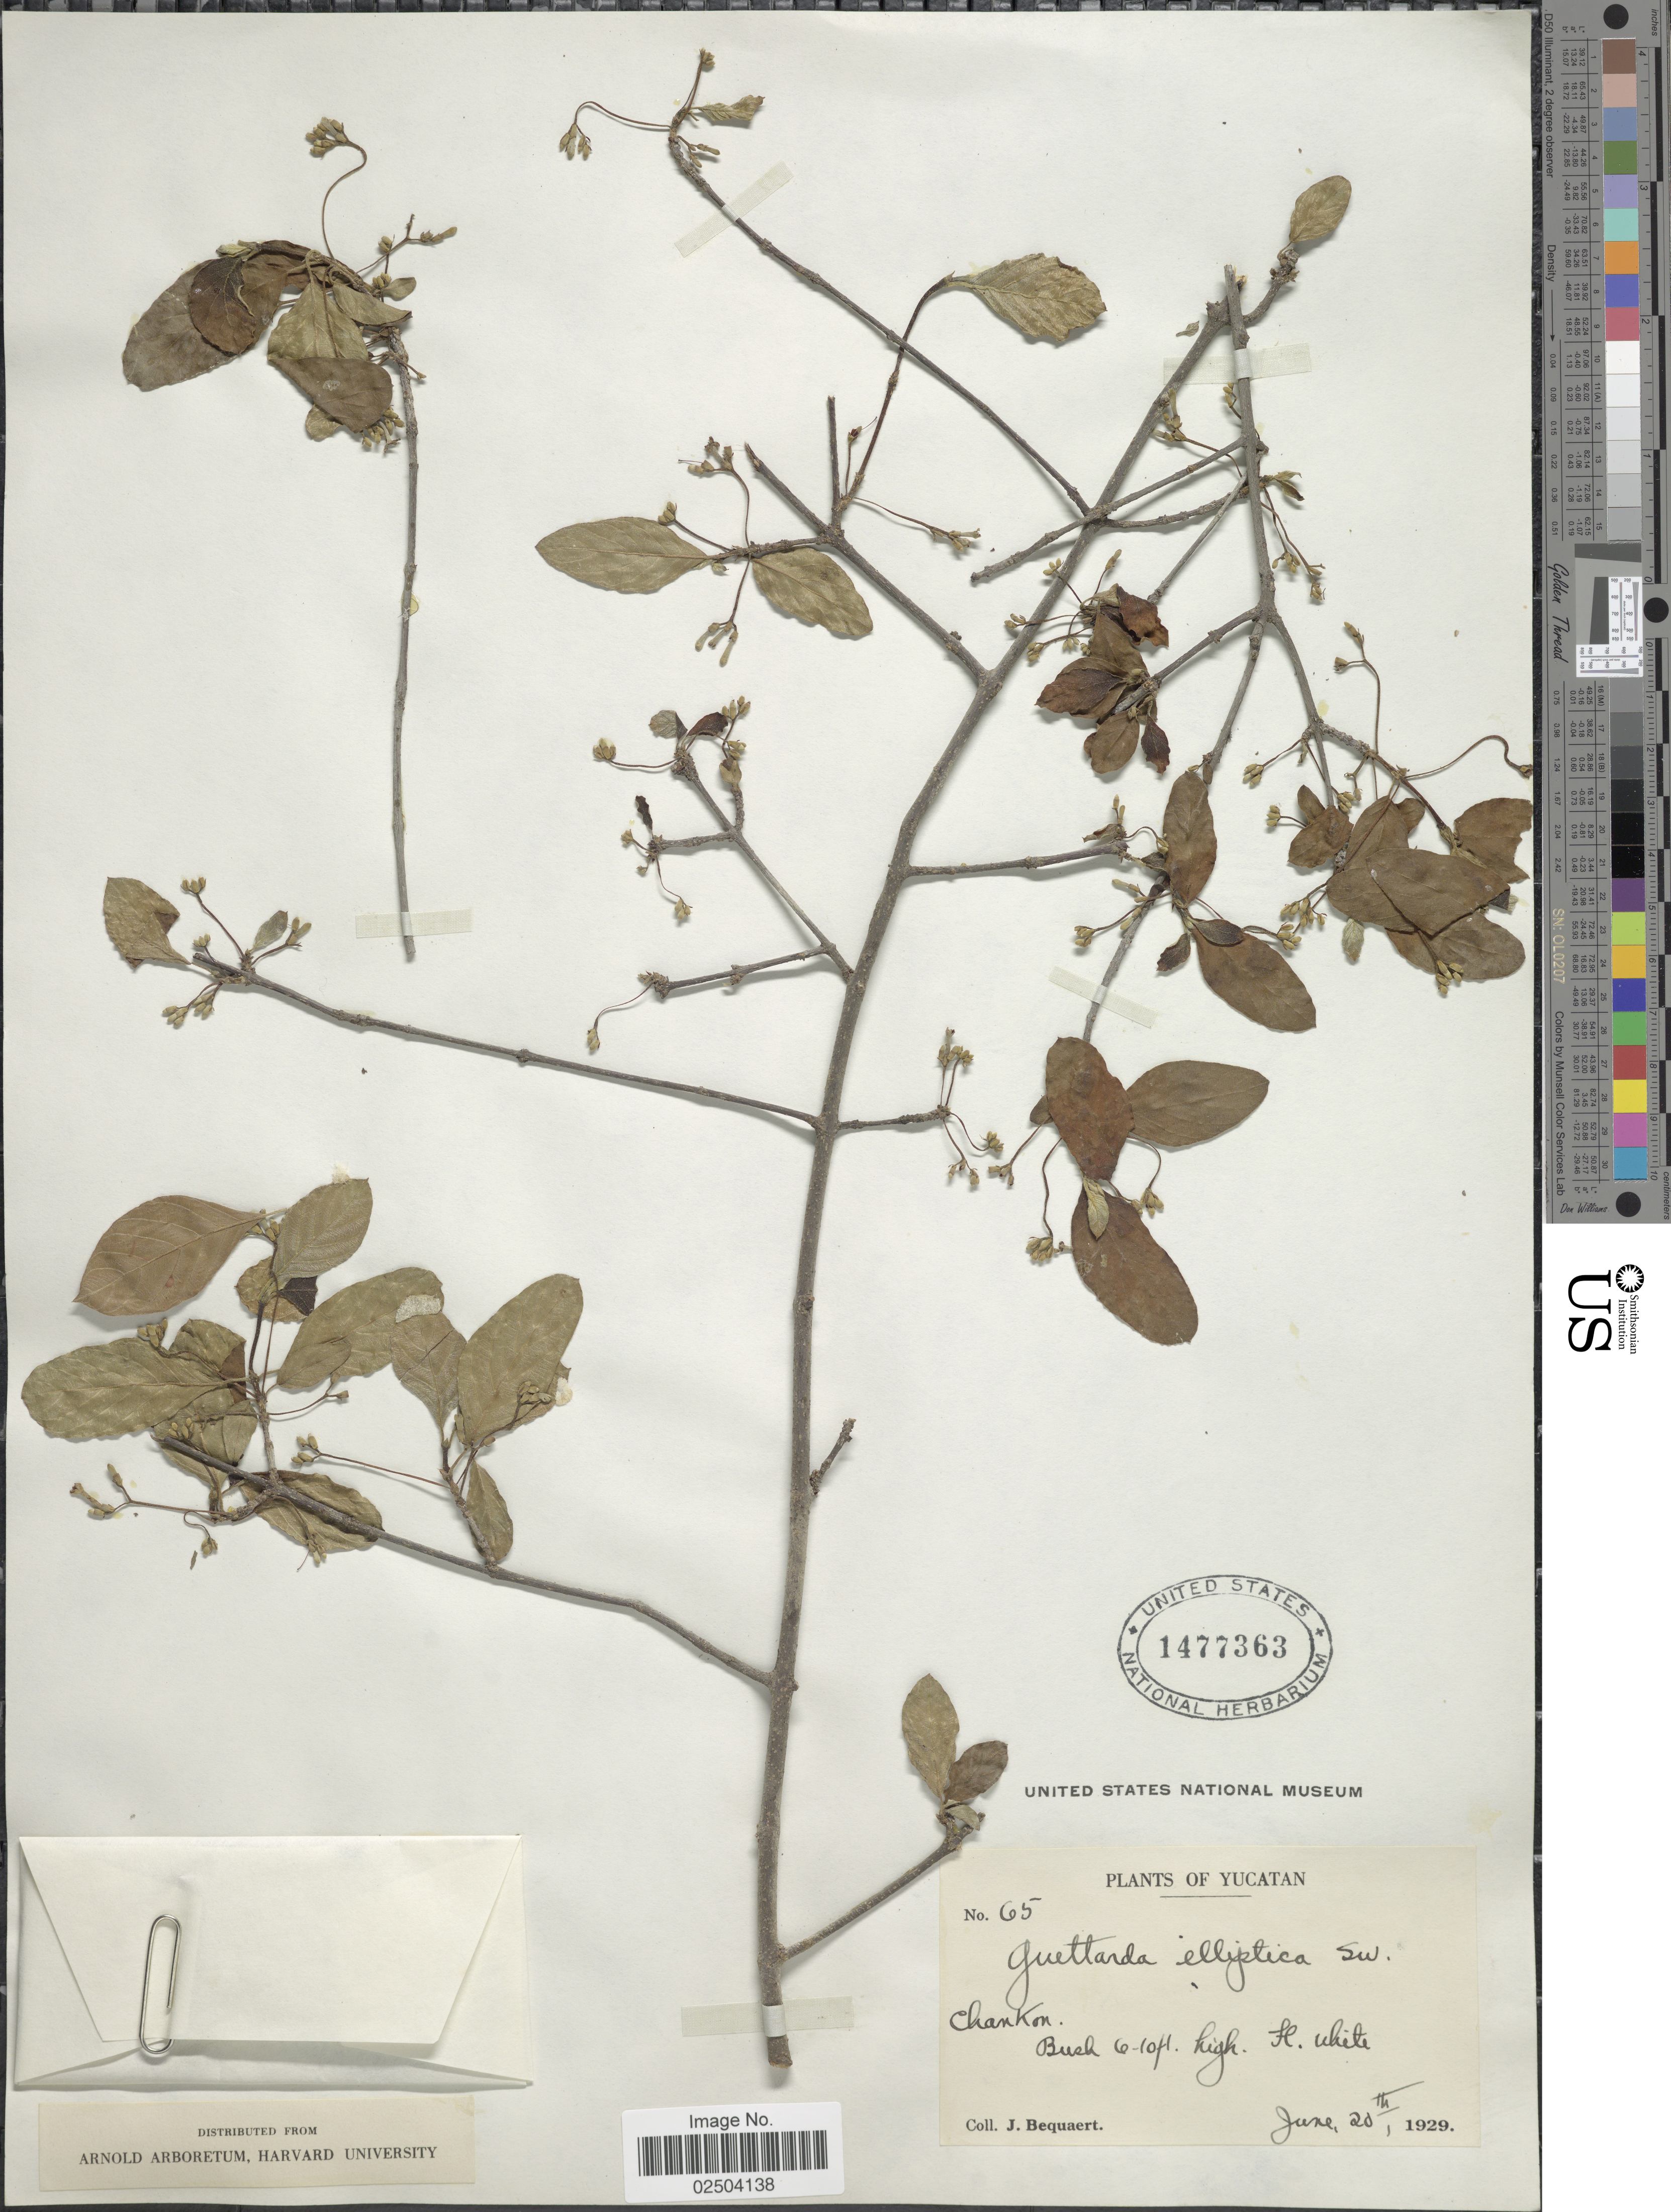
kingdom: Plantae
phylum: Tracheophyta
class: Magnoliopsida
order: Gentianales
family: Rubiaceae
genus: Guettarda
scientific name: Guettarda elliptica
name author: Sw.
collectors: J. Bequaert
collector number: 65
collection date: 1929-06-20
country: Mexico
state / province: Yucatán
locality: ChanKon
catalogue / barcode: US 1477363